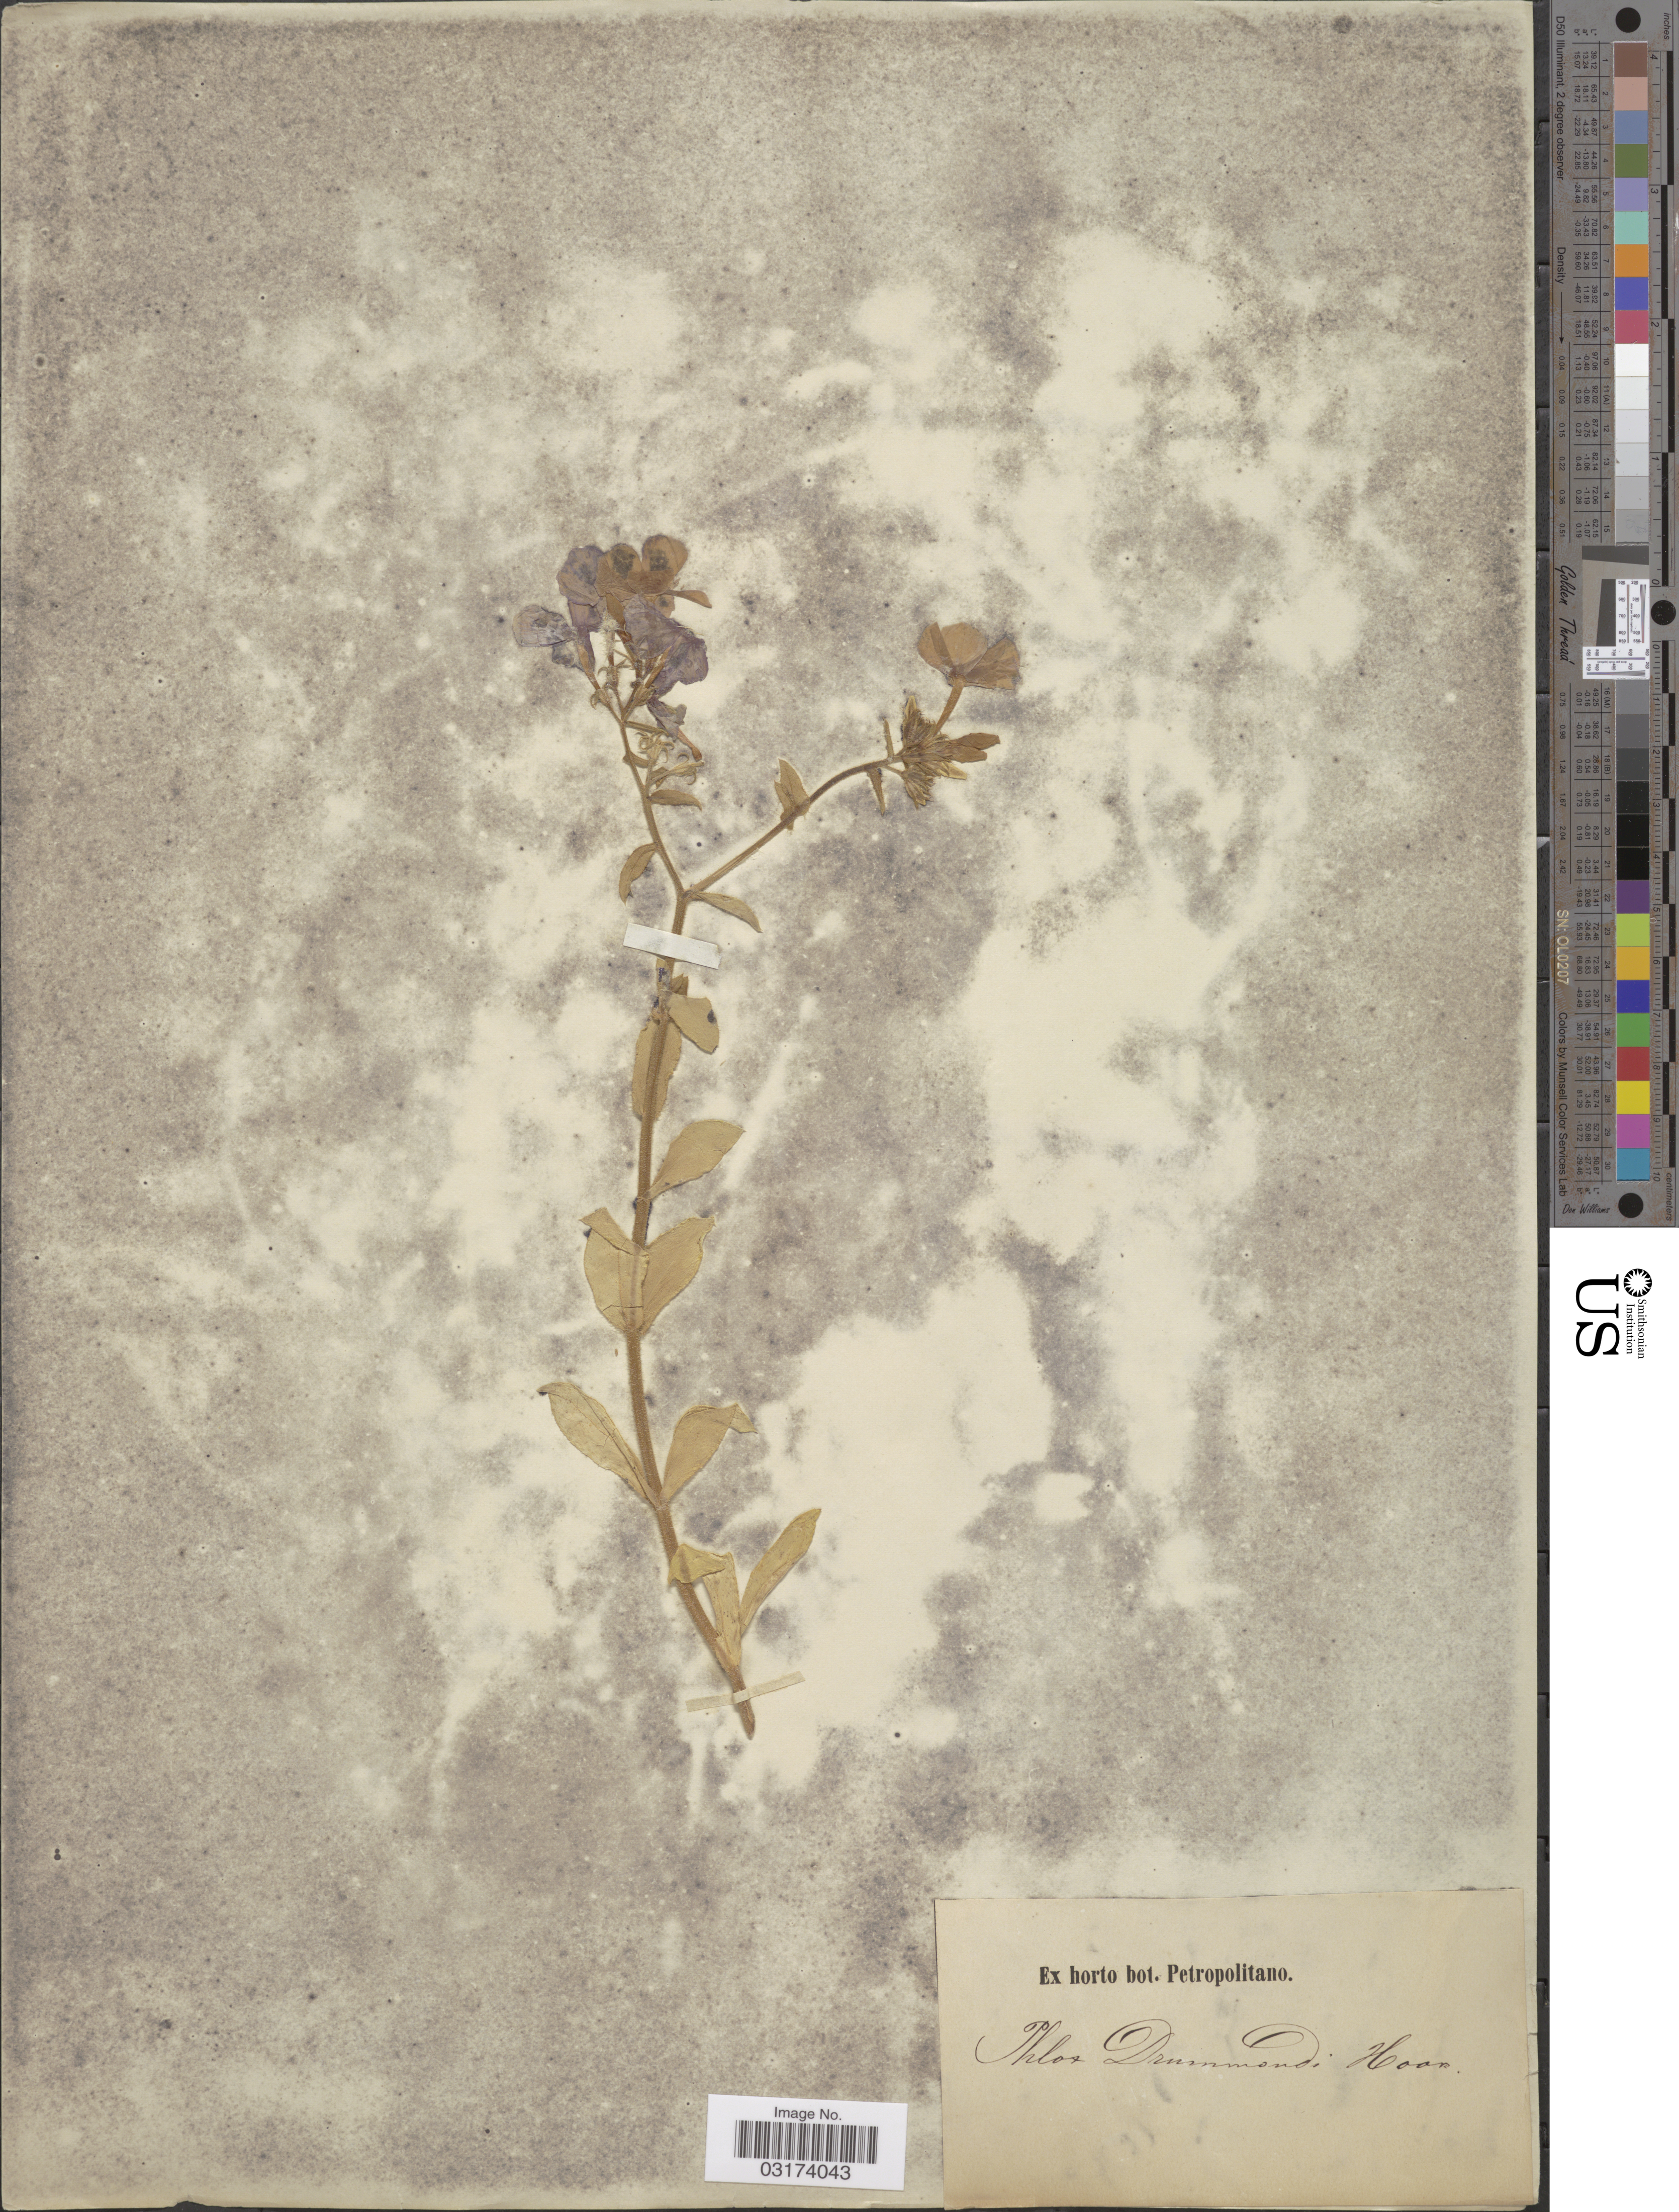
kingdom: Plantae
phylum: Tracheophyta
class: Magnoliopsida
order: Ericales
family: Polemoniaceae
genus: Phlox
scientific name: Phlox drummondii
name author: Hook.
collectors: ex Horto Bot. Petropolitano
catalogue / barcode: US 103221